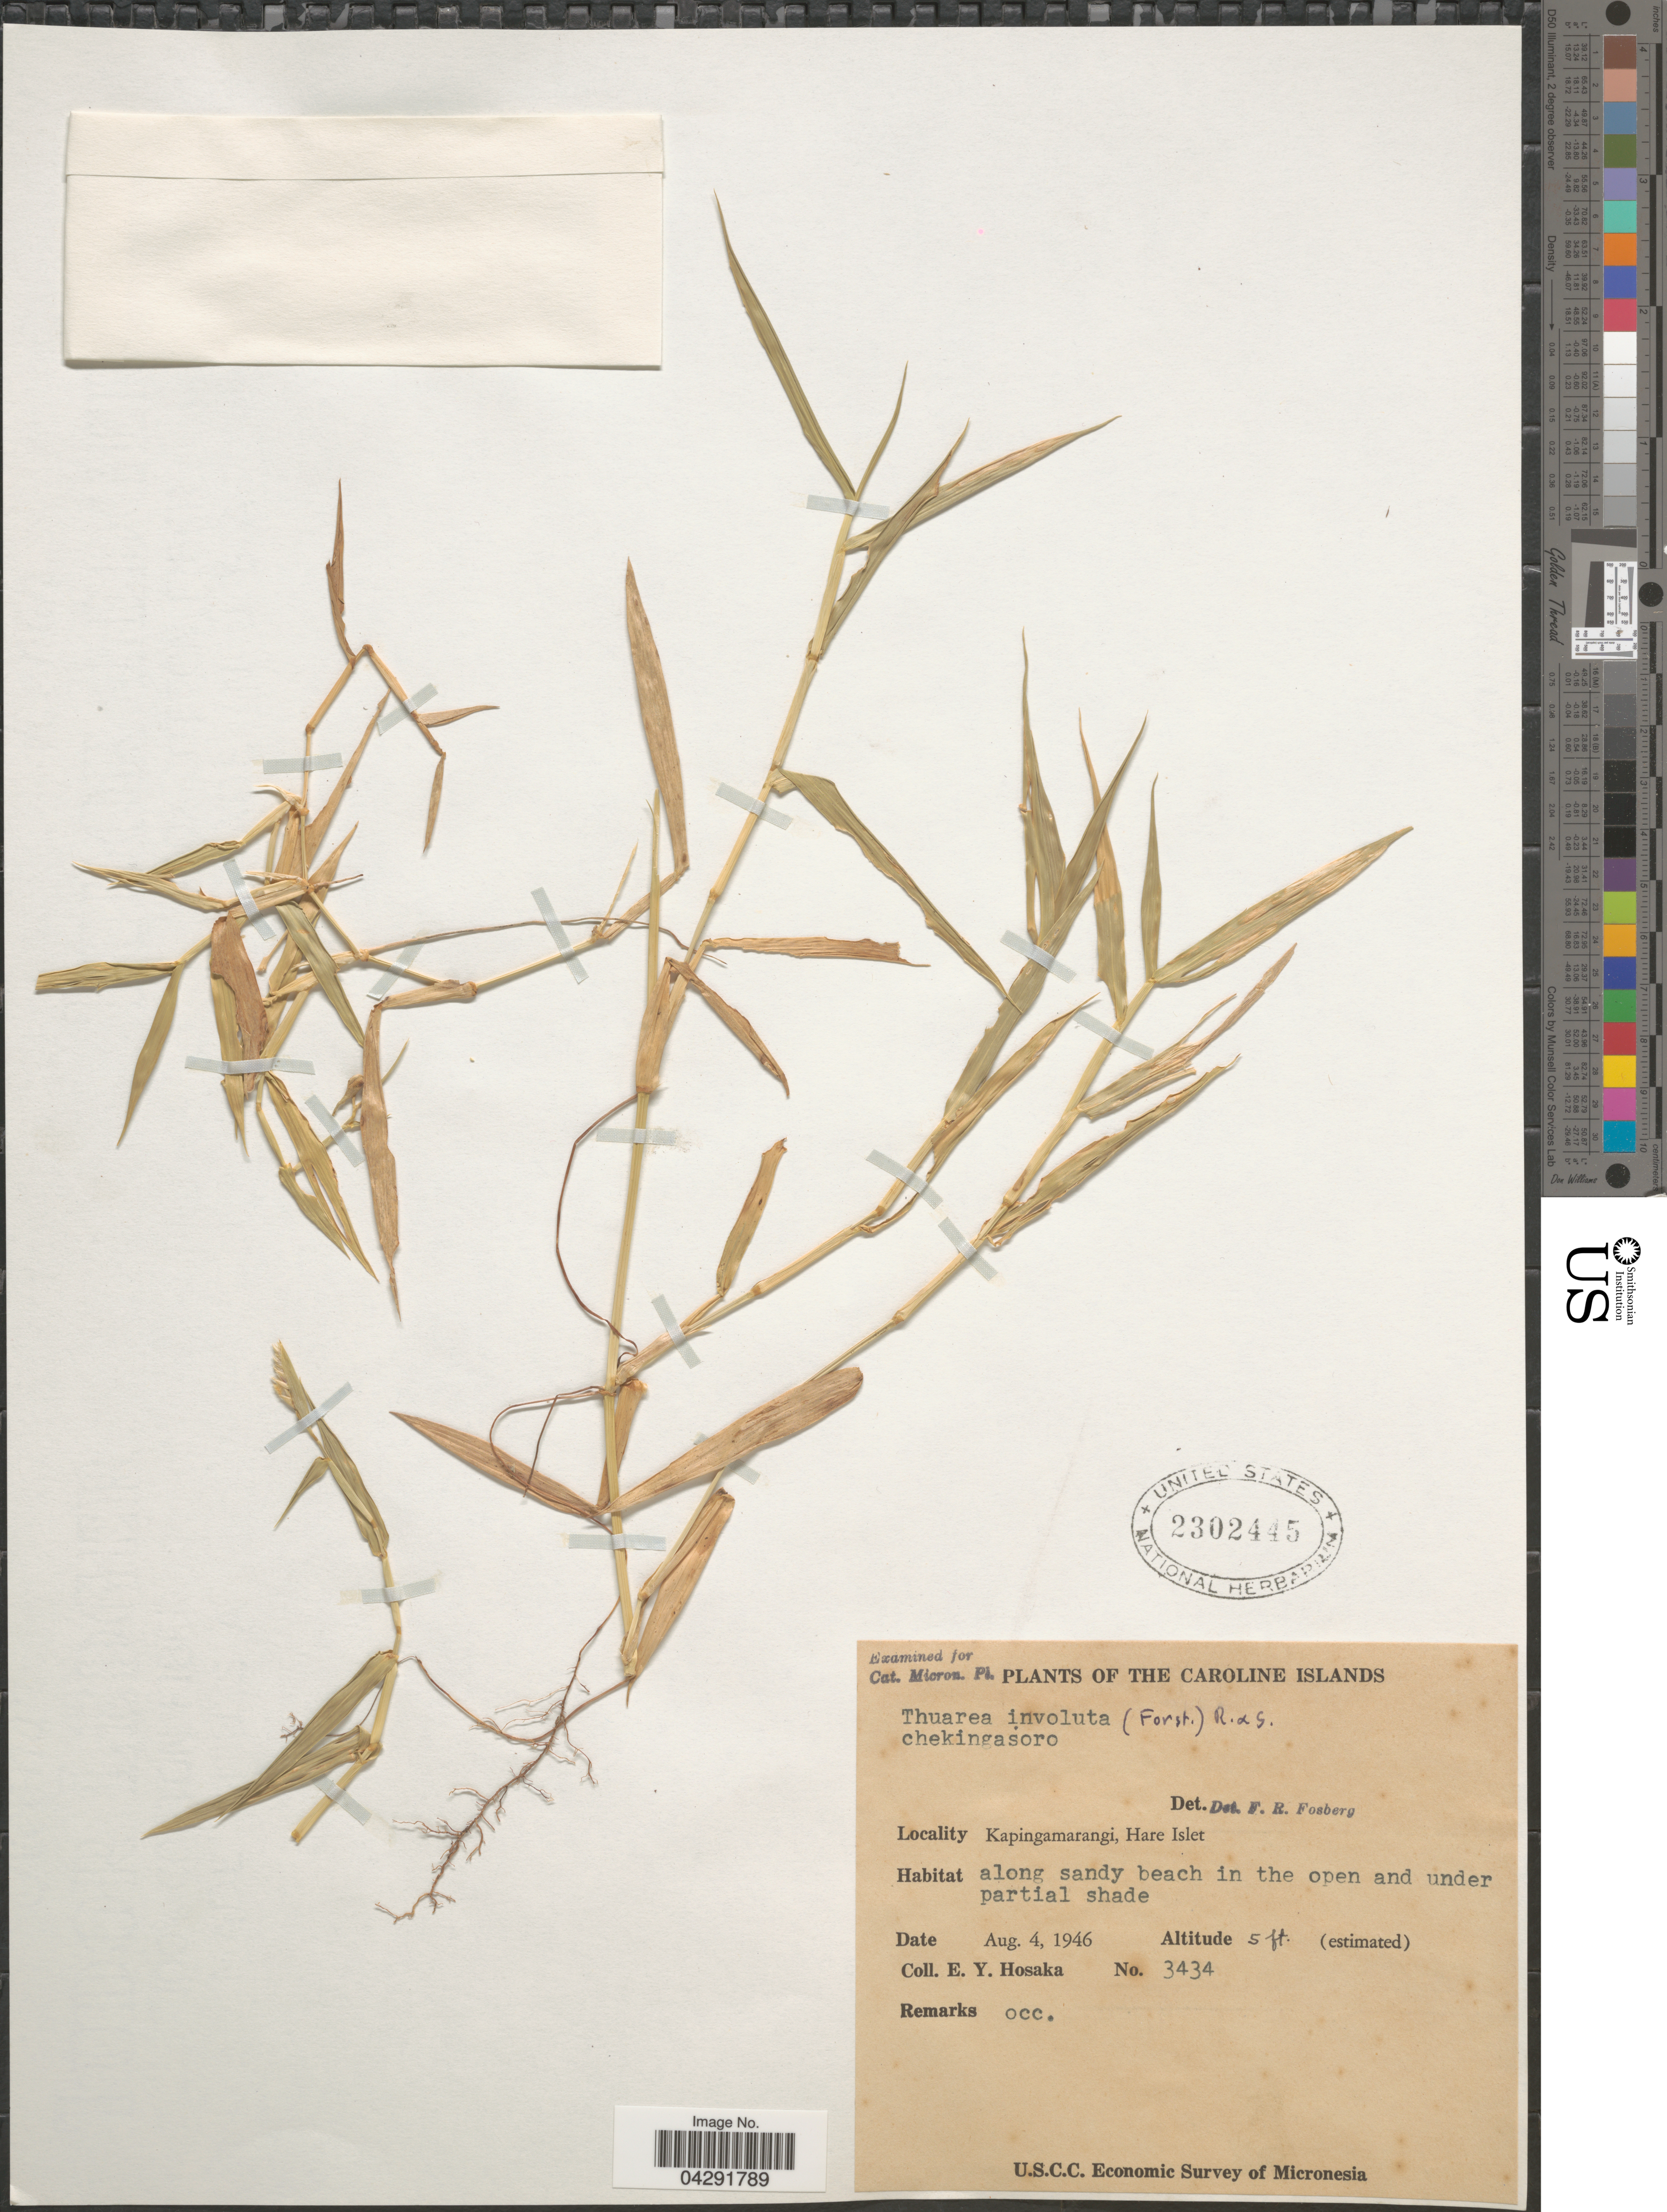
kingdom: Plantae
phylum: Tracheophyta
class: Liliopsida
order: Poales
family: Poaceae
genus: Thuarea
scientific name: Thuarea involuta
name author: (G. Forst.) R. Br. ex Sm.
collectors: E. Y. Hosaka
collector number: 3434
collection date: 1946-08-04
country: Micronesia, Federated States of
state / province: Pohnpei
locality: Caroline Islands. Kapingamarangi, Hare Islet. Along sandy beach in the open and under partial shade. U.S.C.C. Economic Survey of Micronesia.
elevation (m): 2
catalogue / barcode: US 2302445